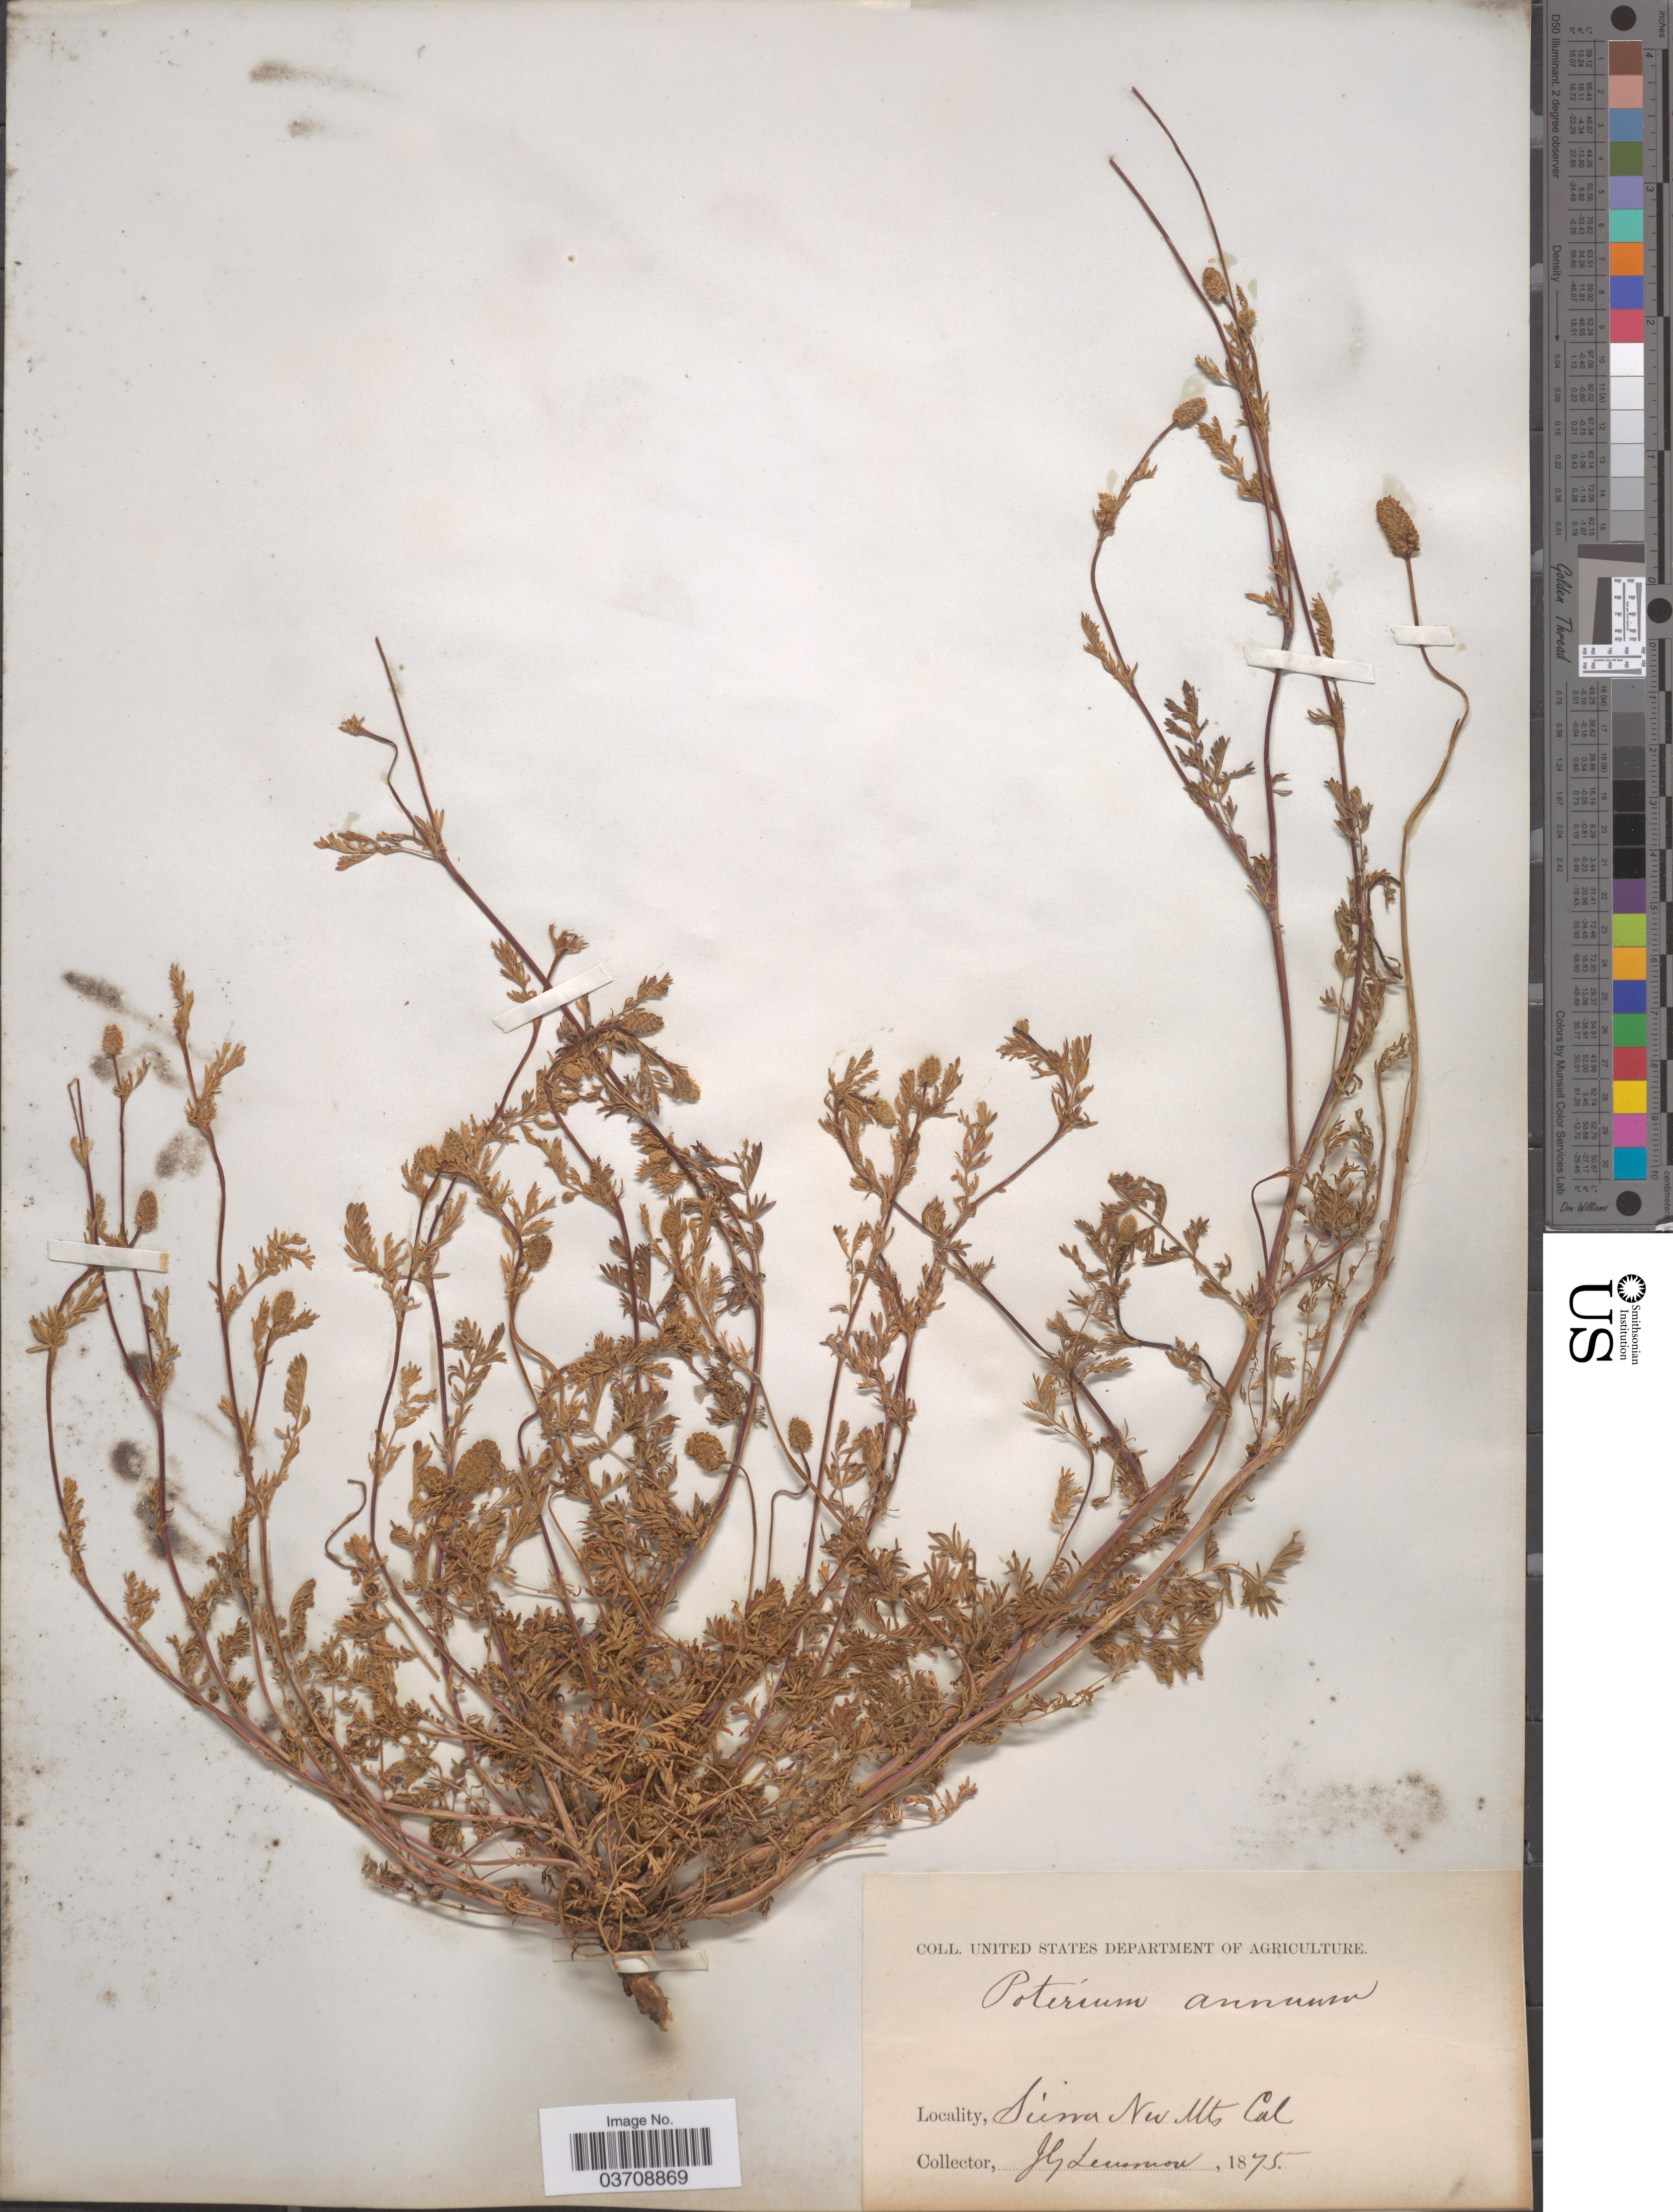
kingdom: Plantae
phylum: Tracheophyta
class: Magnoliopsida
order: Rosales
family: Rosaceae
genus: Sanguisorba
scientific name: Sanguisorba occidentalis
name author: Nutt.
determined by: Strong, Mark T., (BOT), Smithsonian Institution - National Museum of Natural History (UNITED STATES)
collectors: J. Lemmon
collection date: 1875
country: United States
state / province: California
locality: Sierra Nev Mts.